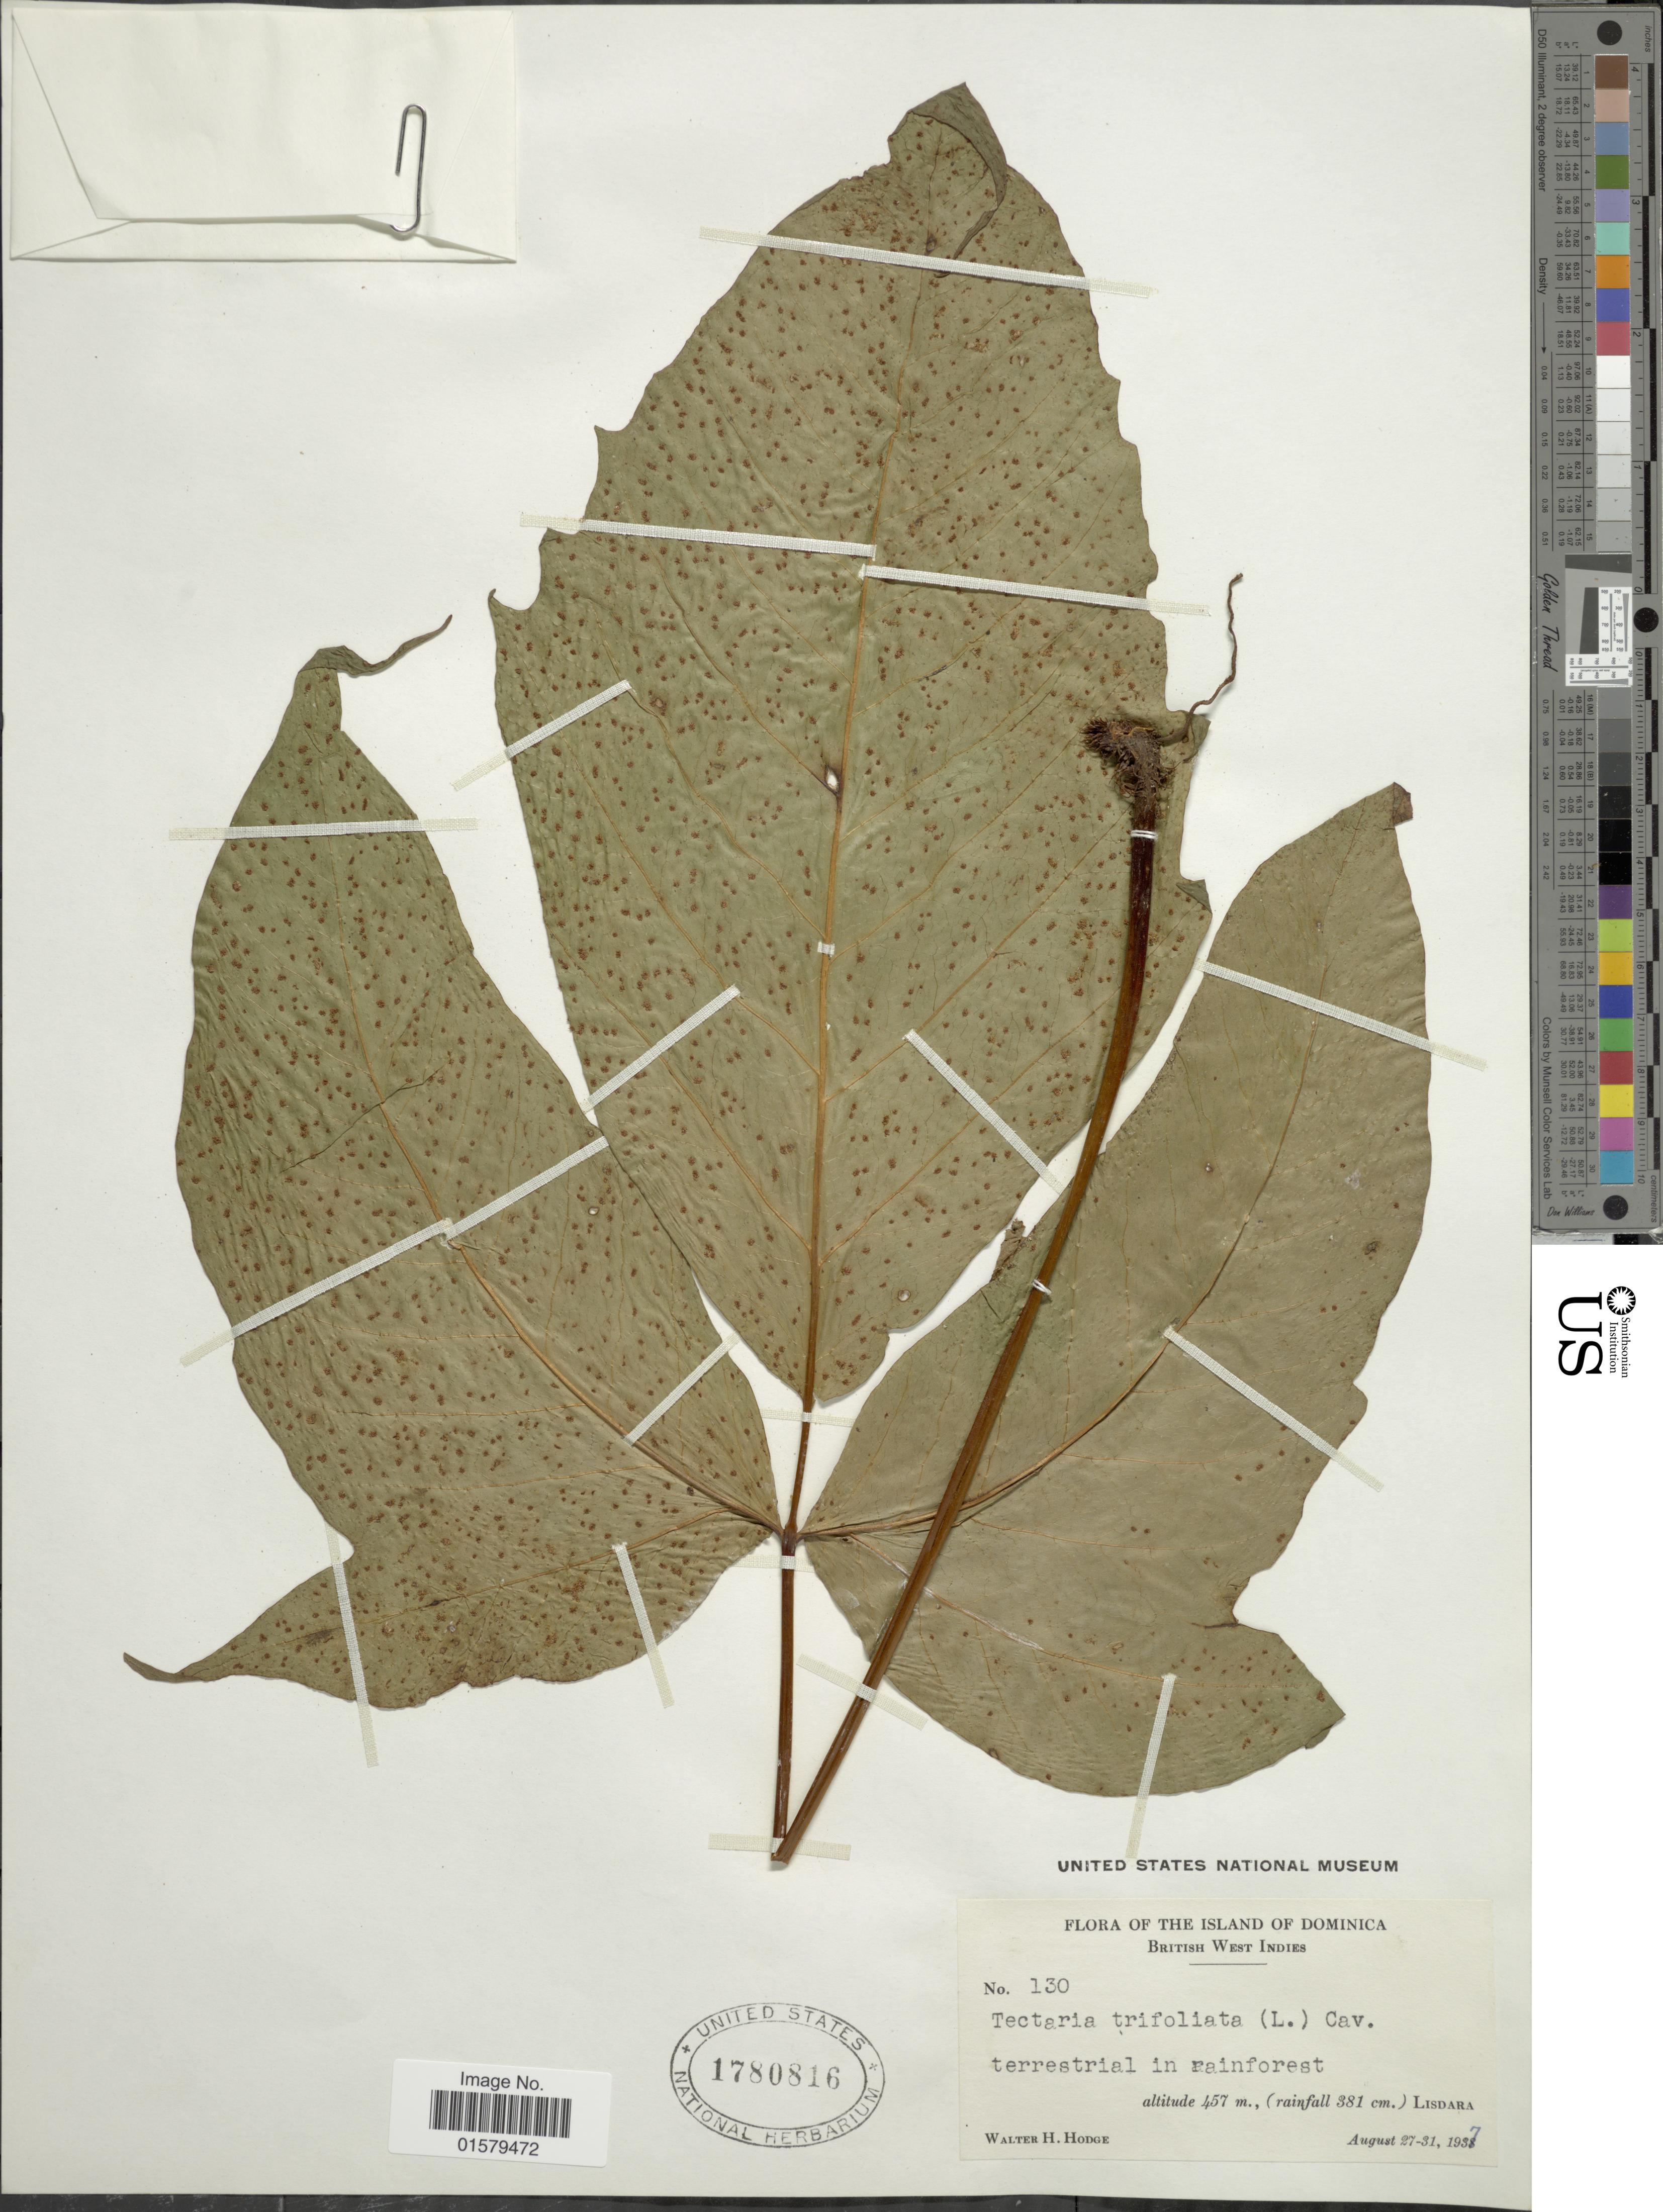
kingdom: Plantae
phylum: Tracheophyta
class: Polypodiopsida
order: Polypodiales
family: Tectariaceae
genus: Tectaria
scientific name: Tectaria trifoliata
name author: (L.) Cav.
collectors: W. Hodge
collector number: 130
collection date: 1937-08-27/1937-08-31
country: Dominica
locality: Terrestrial in rainforest, Lisdara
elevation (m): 457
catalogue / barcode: US 1780816